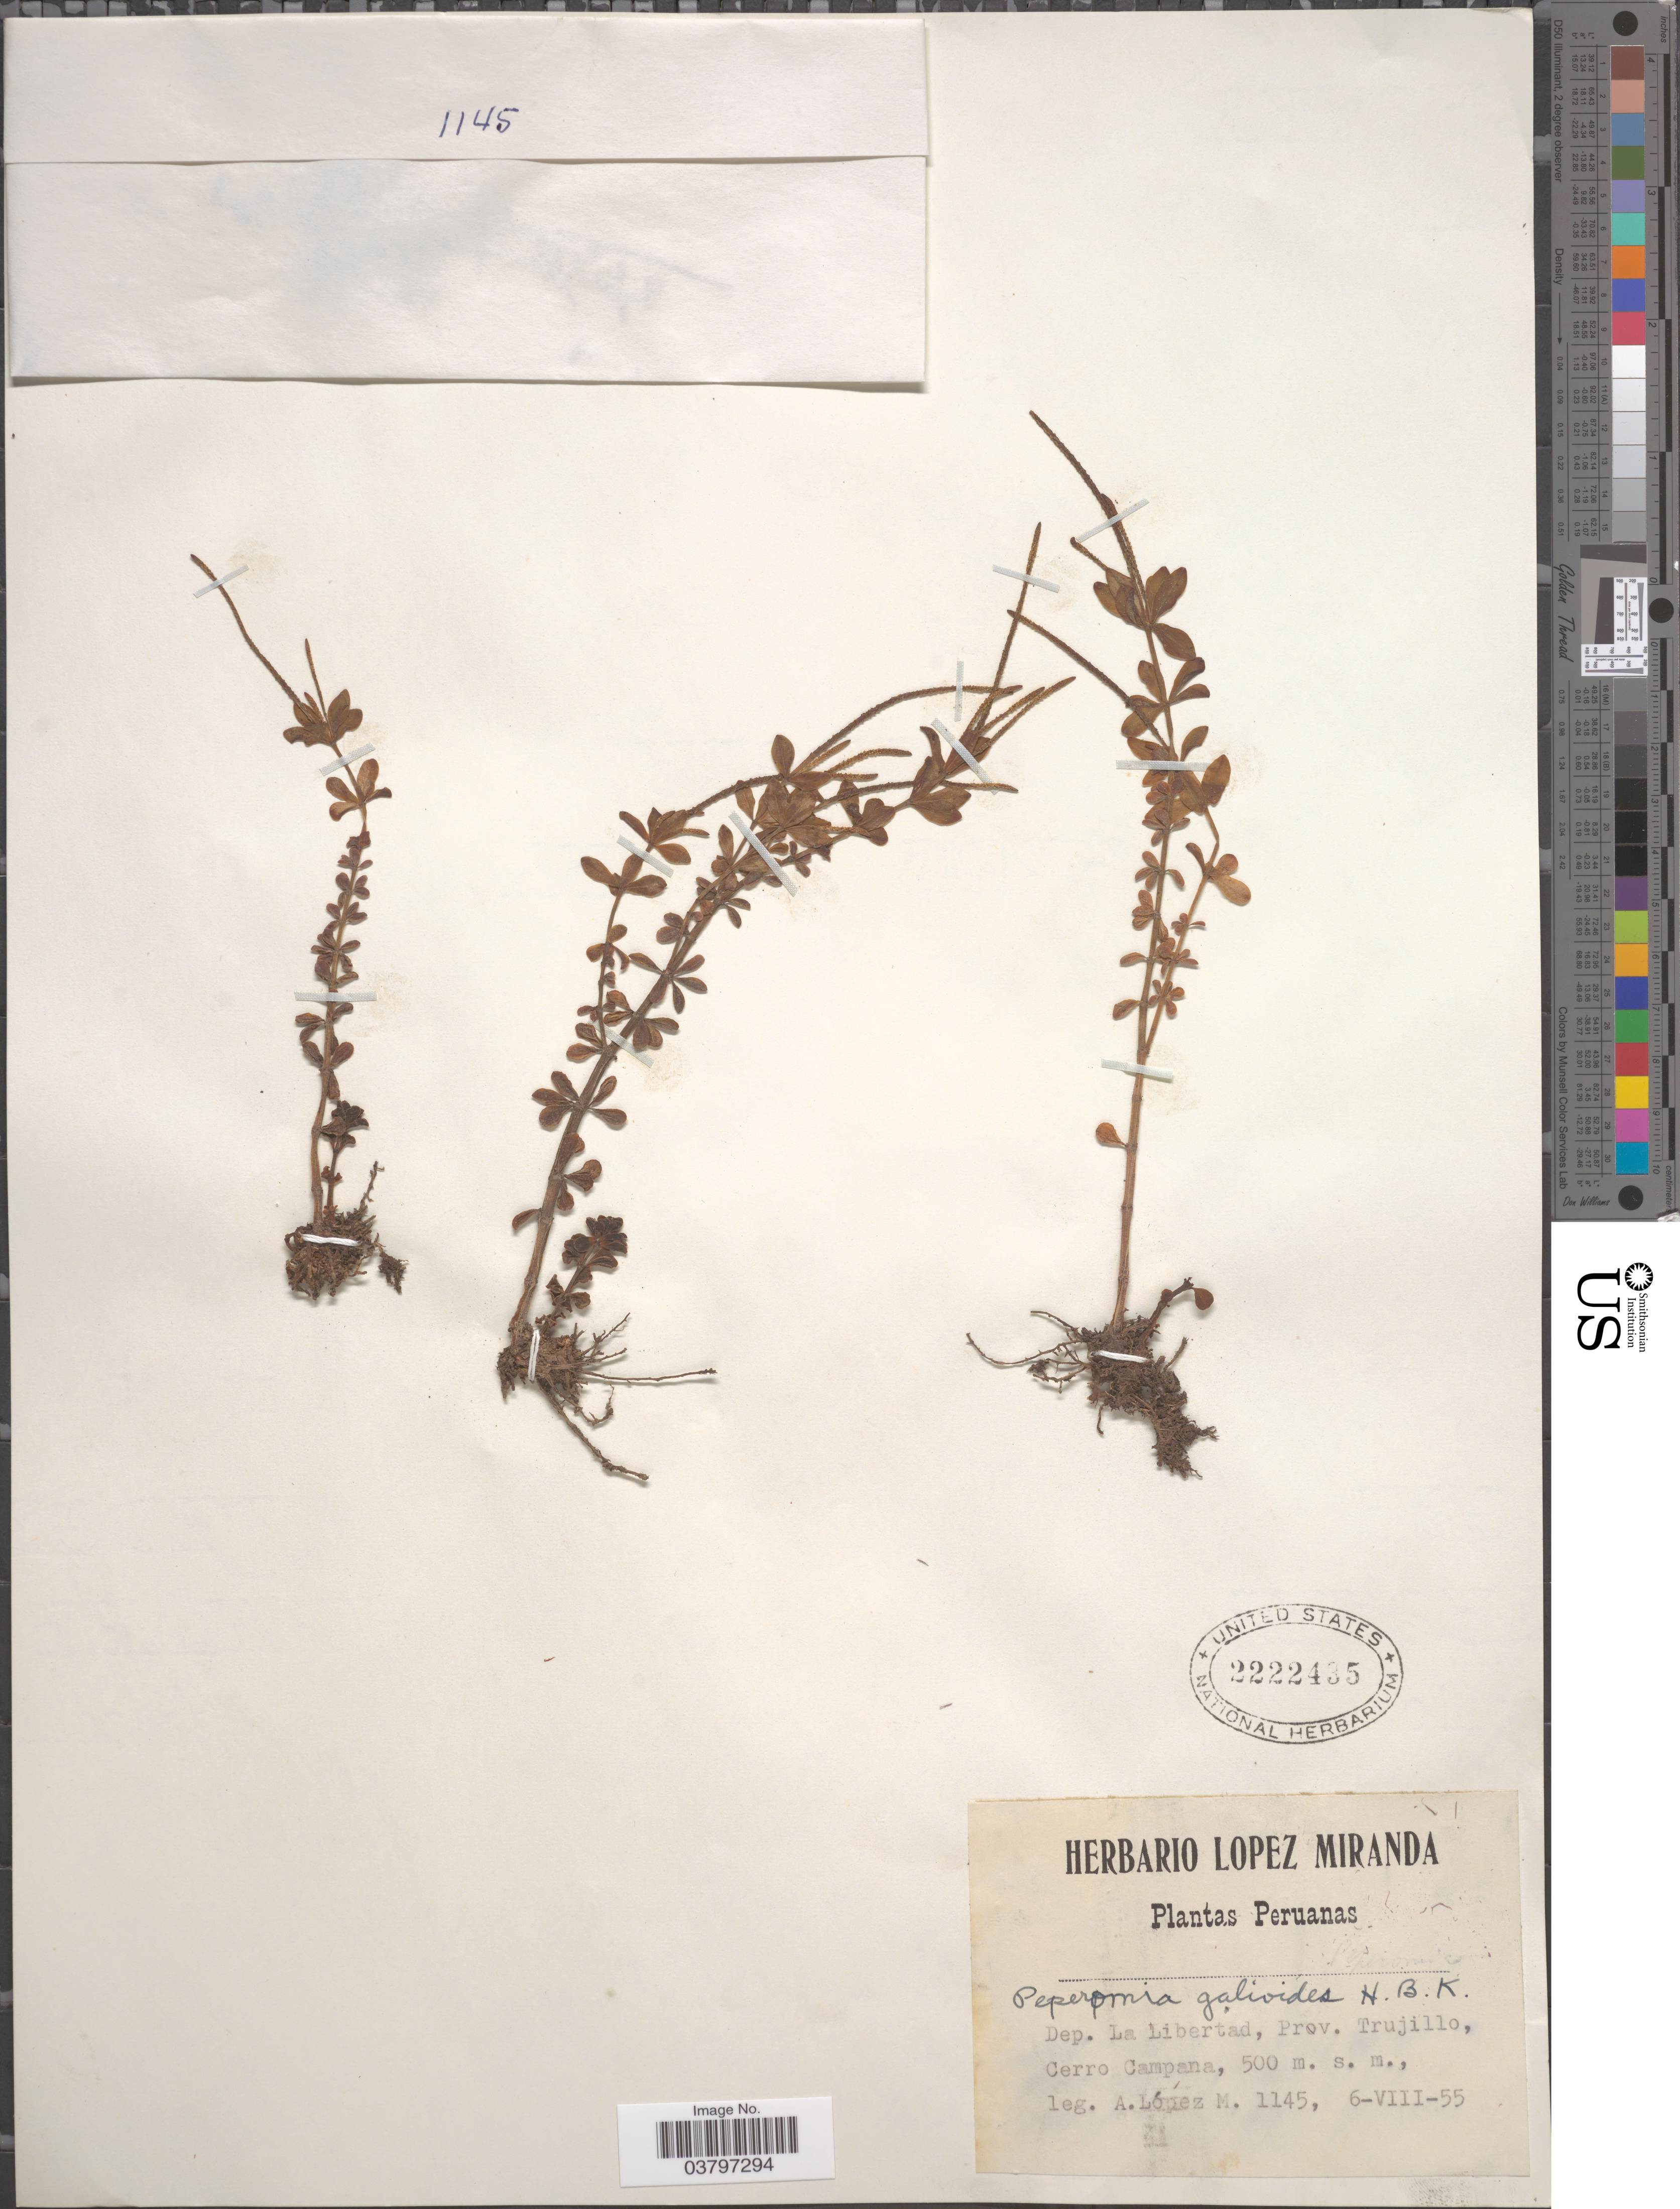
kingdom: Plantae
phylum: Tracheophyta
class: Magnoliopsida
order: Piperales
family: Piperaceae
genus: Peperomia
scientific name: Peperomia galioides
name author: Kunth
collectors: A. López M.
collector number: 1145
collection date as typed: Transcribed d/m/y: 6/8/55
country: Peru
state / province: La Libertad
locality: Dep. La Libertad, Prov. Trujillo, Cerro Campana.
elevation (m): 500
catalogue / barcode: US 2222435